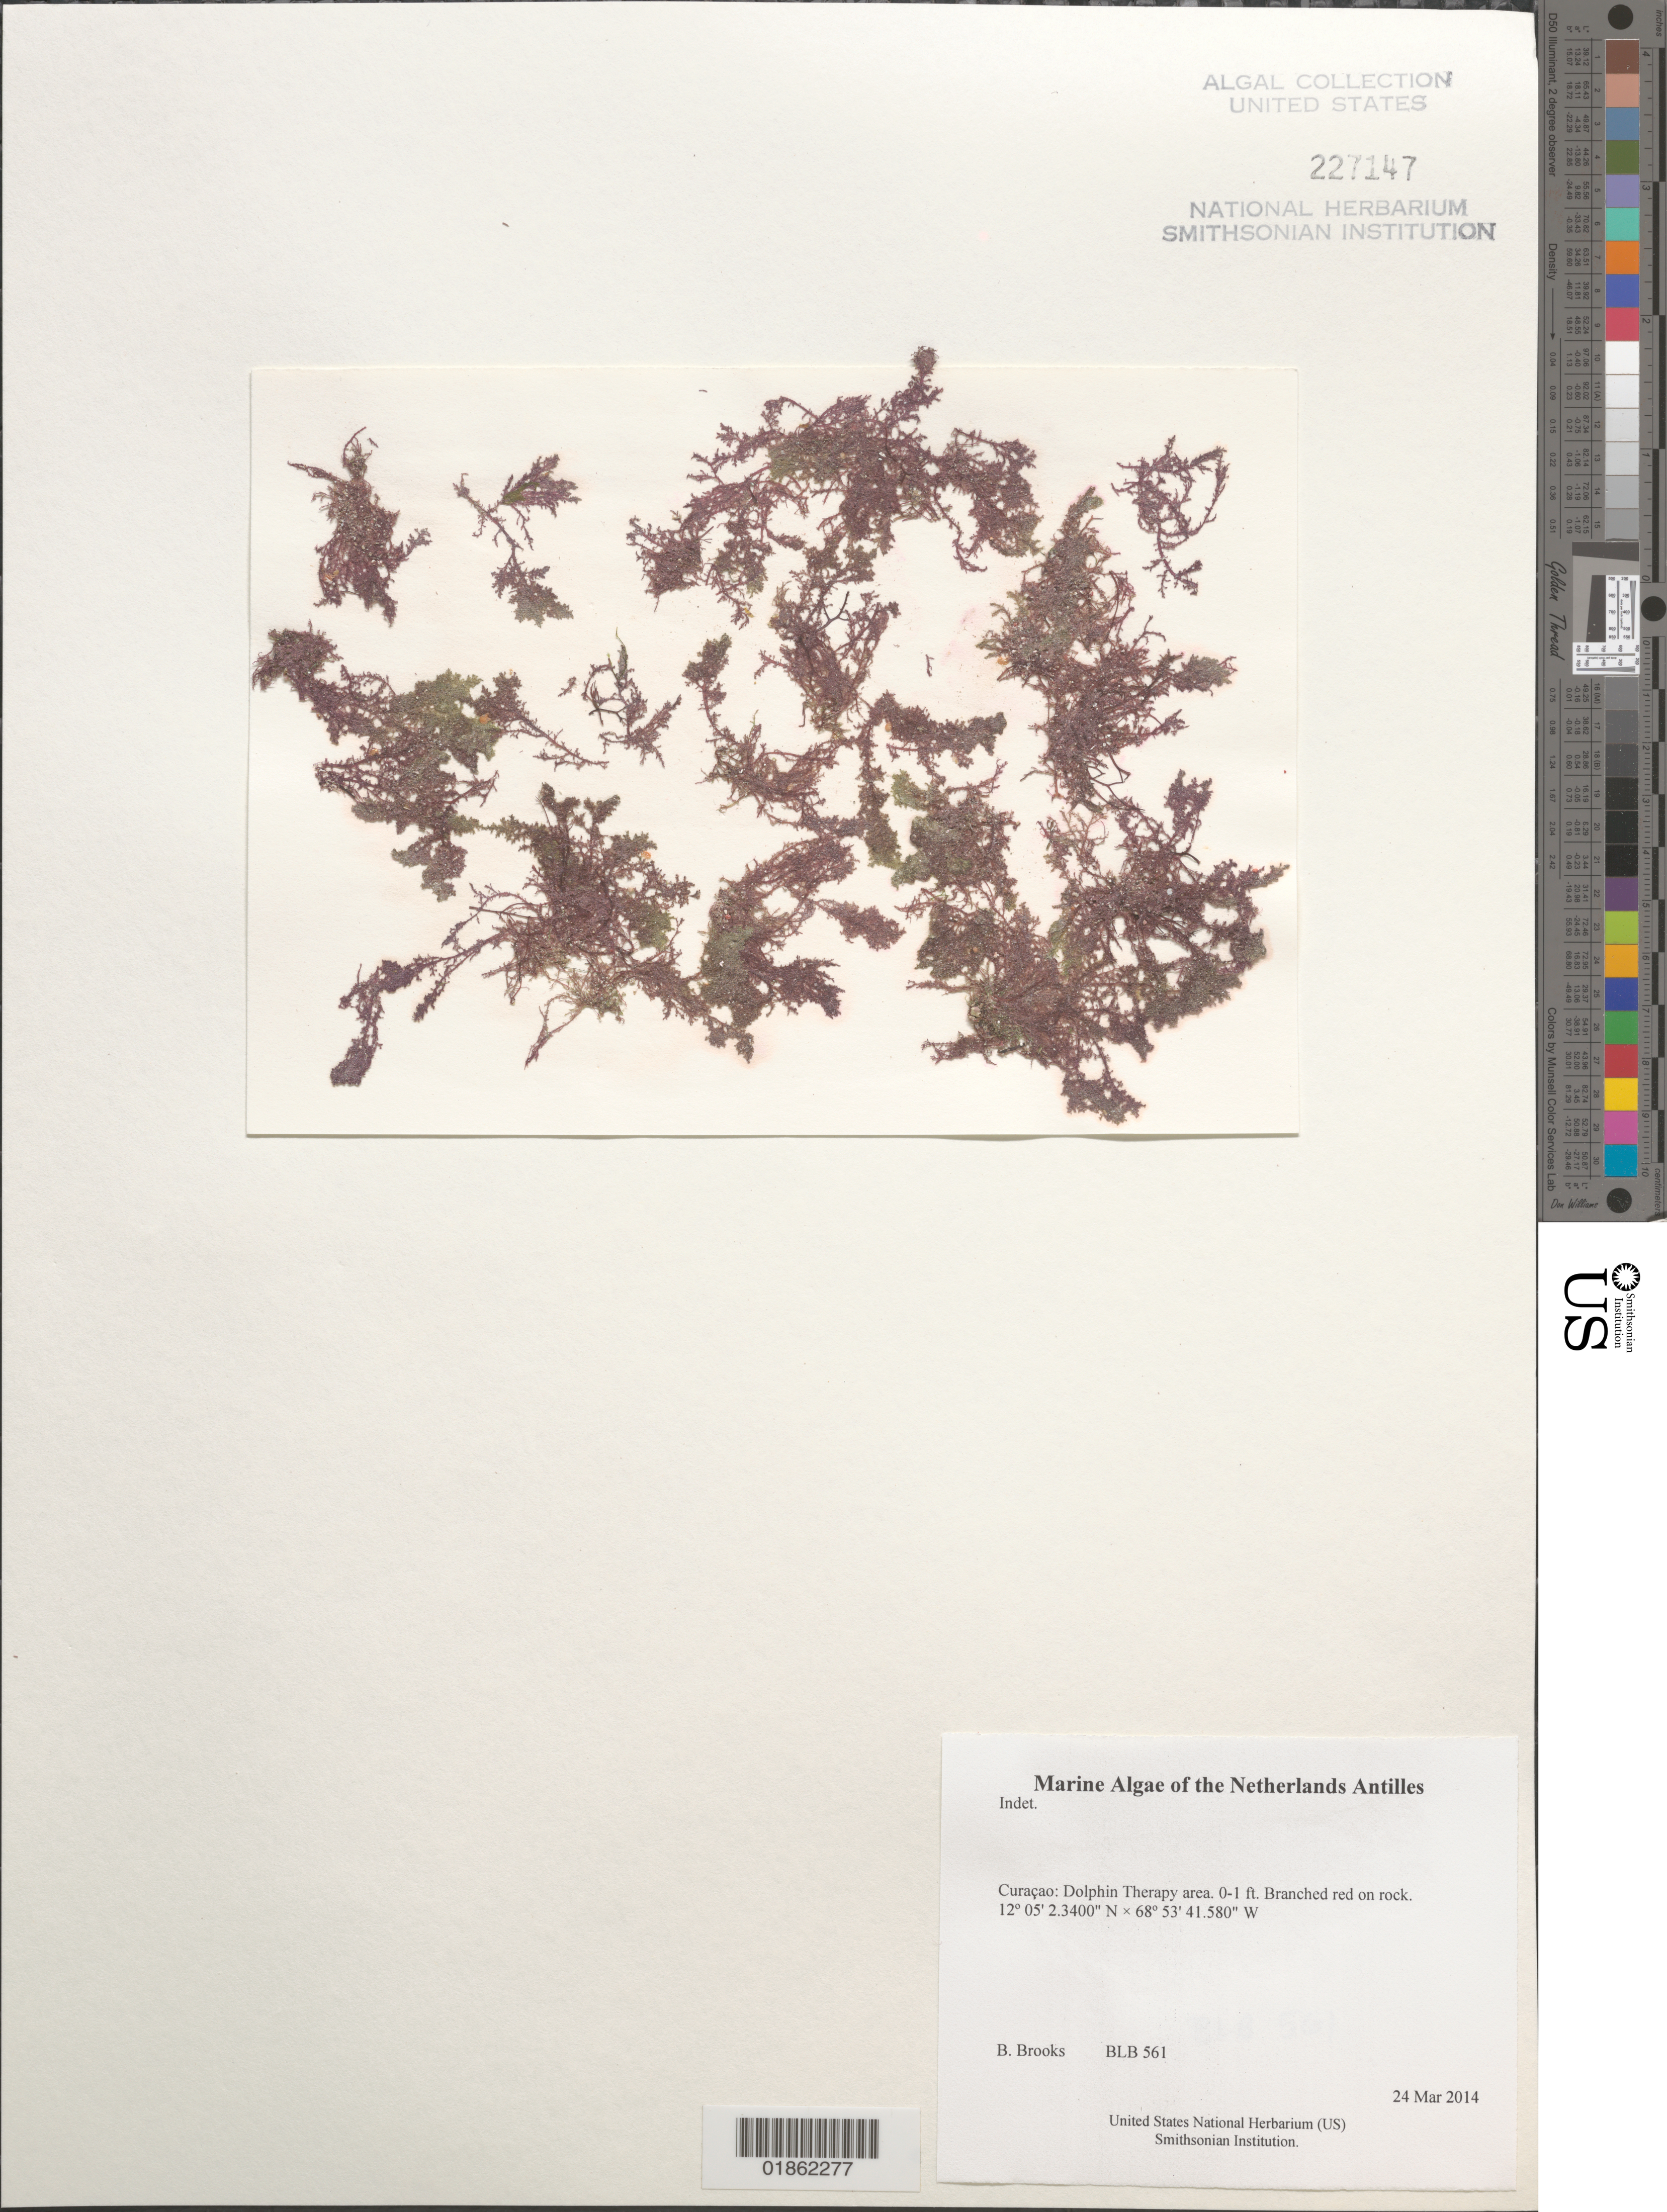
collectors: B. Brooks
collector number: BLB 561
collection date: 2014-03-24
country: Curaçao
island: Curaçao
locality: Dolphin Therapy area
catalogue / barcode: US 227147